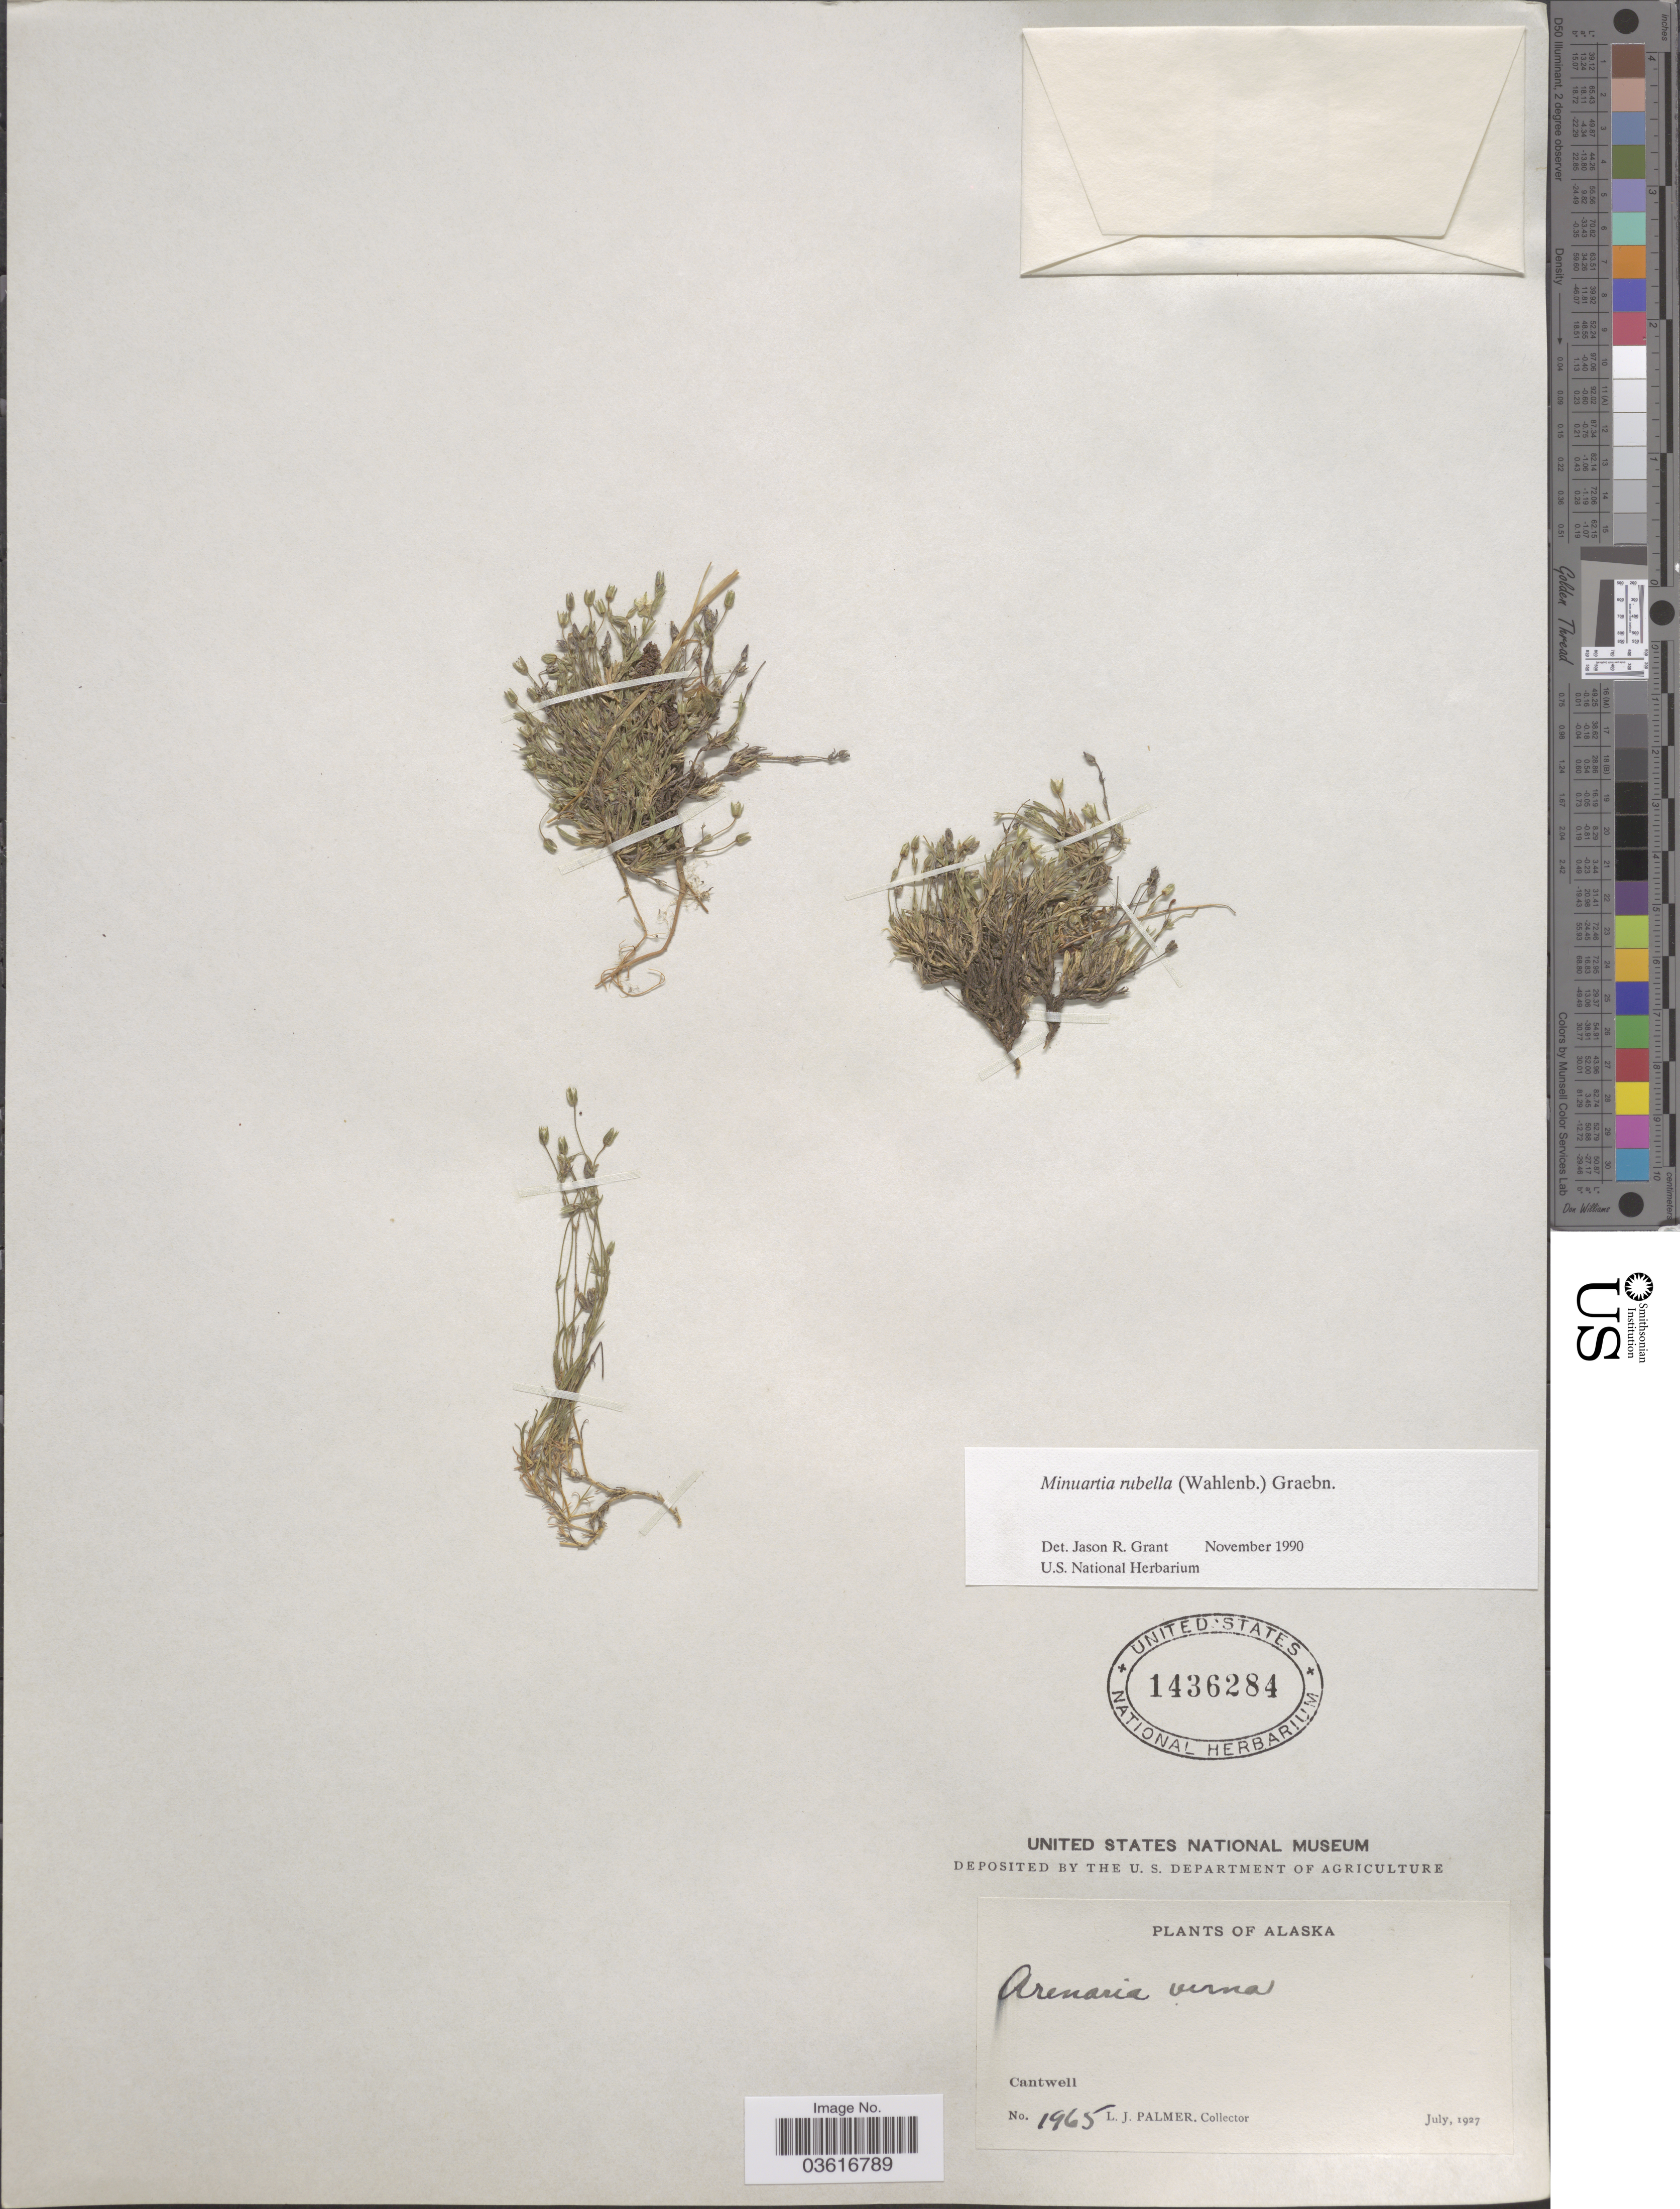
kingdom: Plantae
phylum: Tracheophyta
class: Magnoliopsida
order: Caryophyllales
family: Caryophyllaceae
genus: Minuartia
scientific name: Minuartia rubella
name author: (Wahlenb.) Hiern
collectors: L. J. Palmer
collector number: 1965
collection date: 1927-07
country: United States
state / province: Alaska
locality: Cantwell.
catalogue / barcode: US 1436284